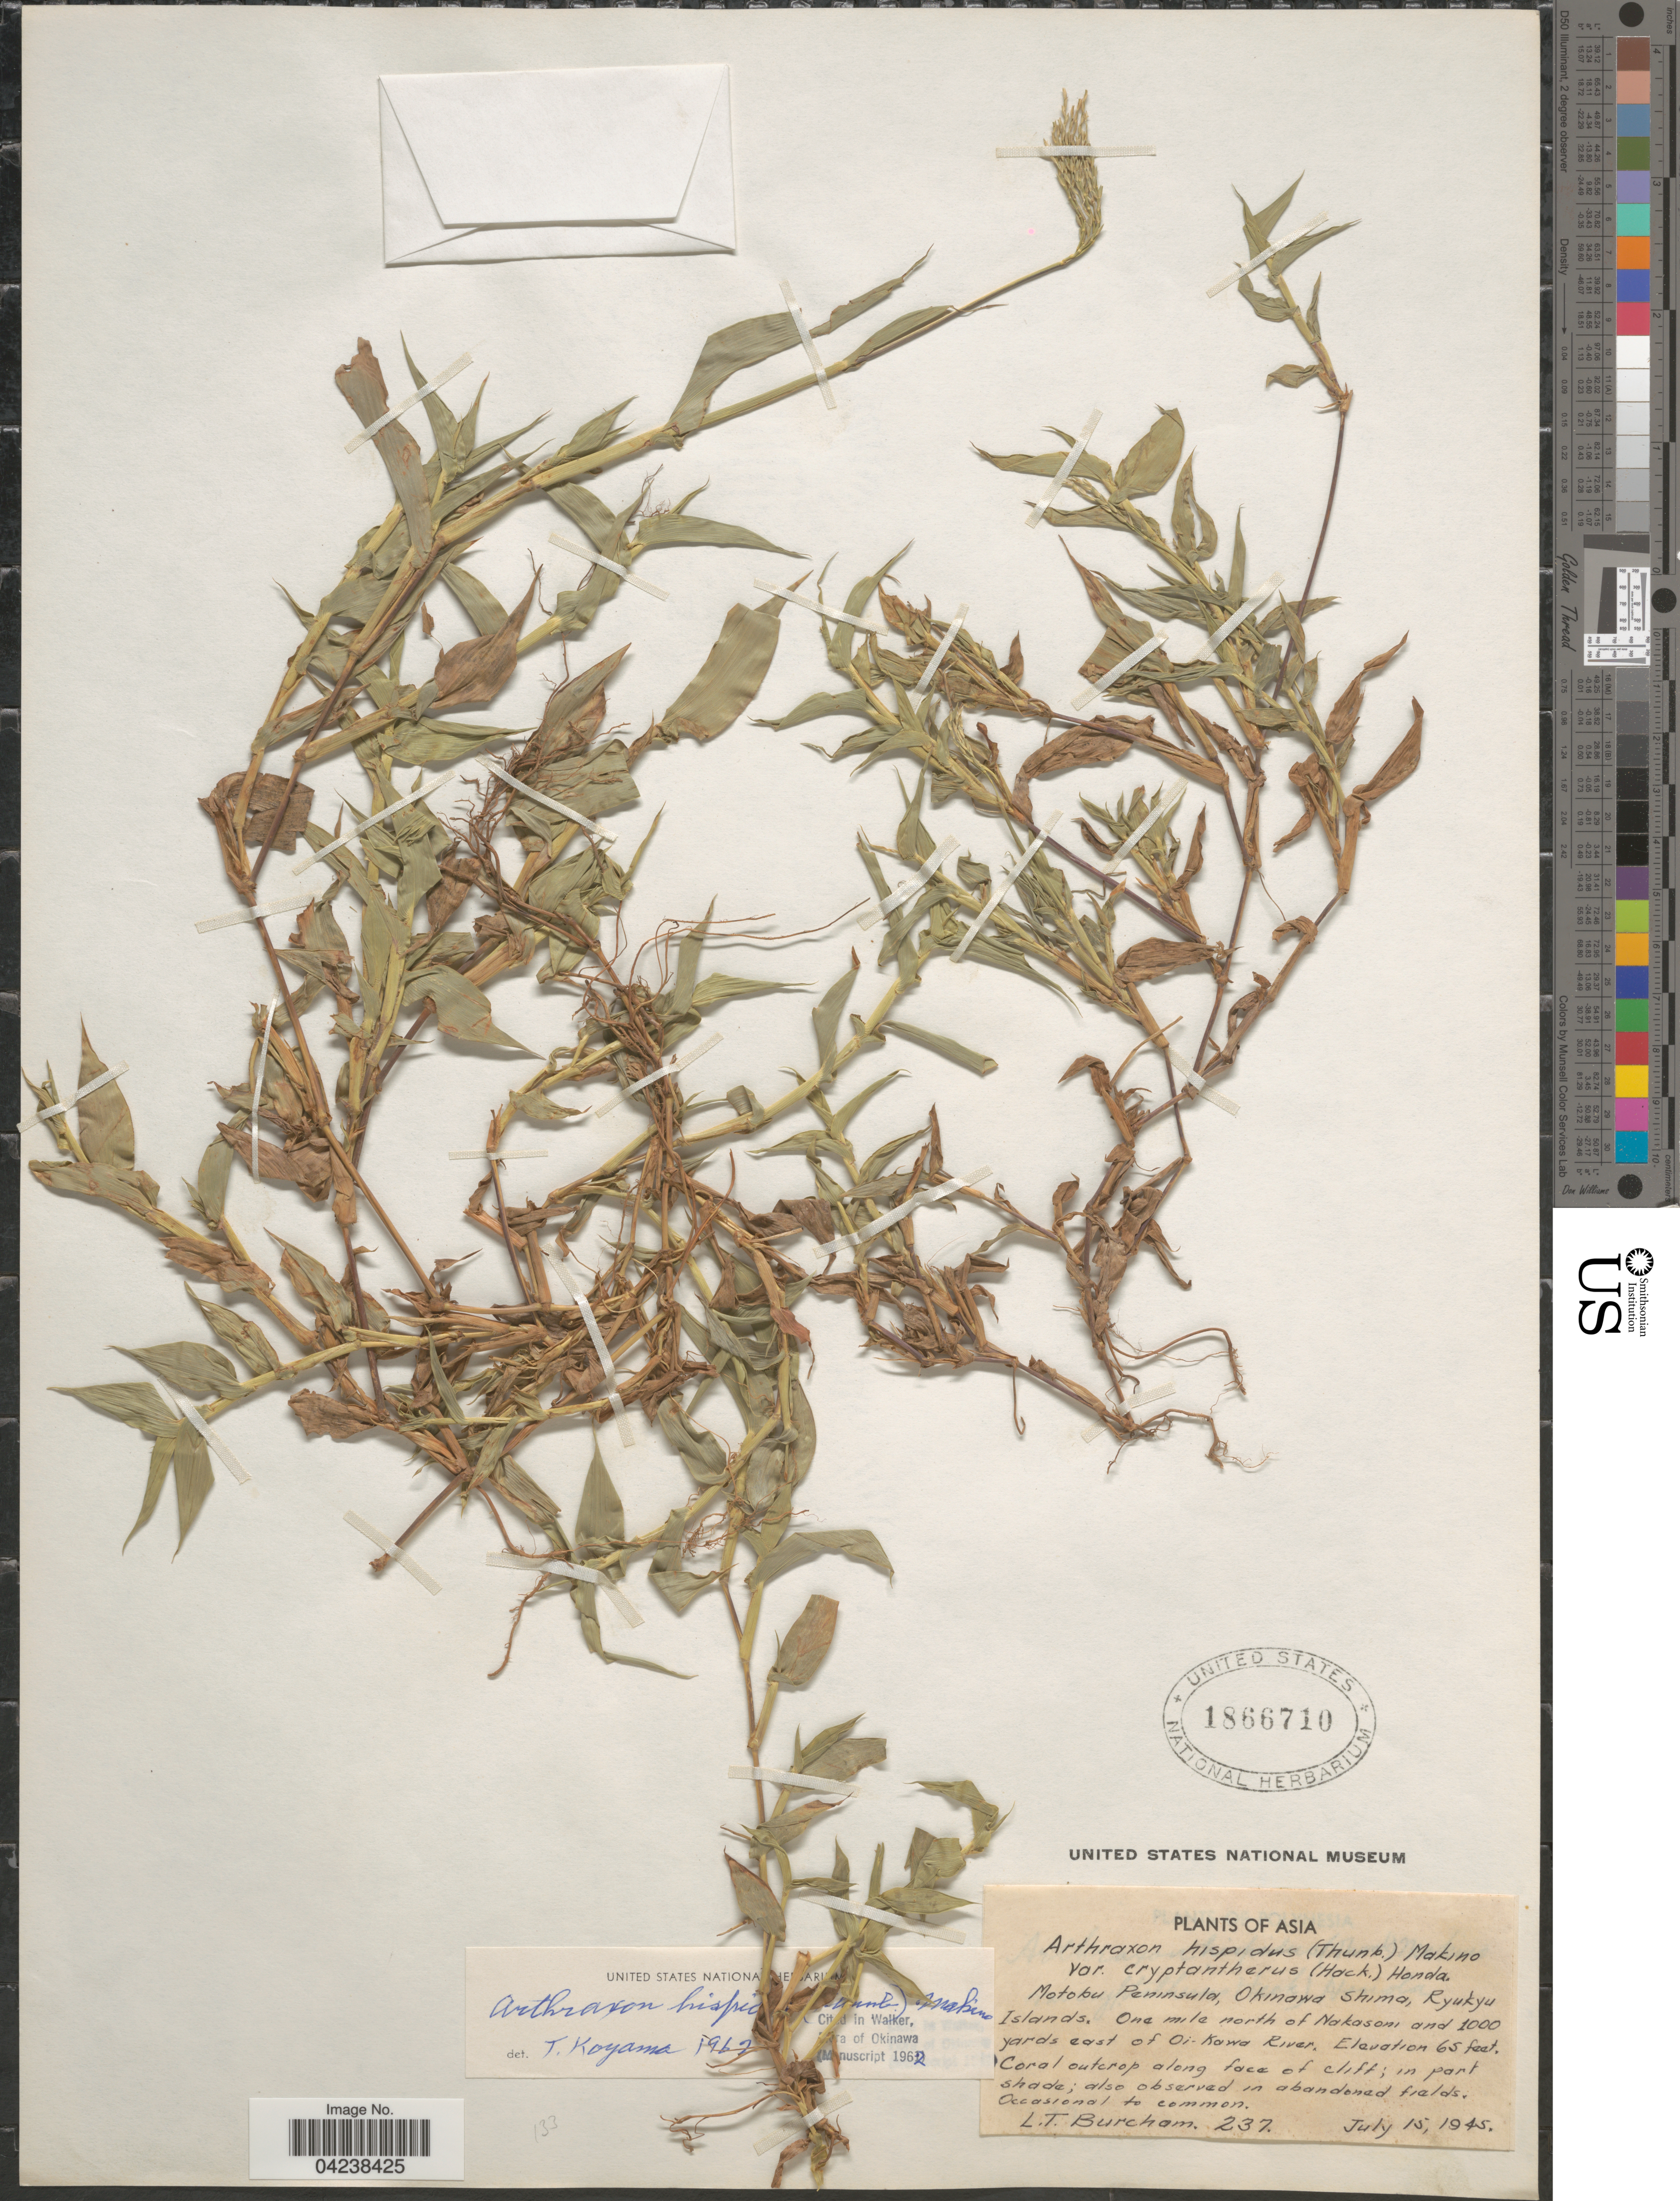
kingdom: Plantae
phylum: Tracheophyta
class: Liliopsida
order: Poales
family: Poaceae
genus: Arthraxon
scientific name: Arthraxon hispidus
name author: (Thunb.) Makino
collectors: L. Burcham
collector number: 237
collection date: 1945-07-15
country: Japan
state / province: Okinawa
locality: Motobu Peninsula, Okinawa Shima, Ryukyu Islands. One mile north of Nakasom and 1000 yards east of Oi-Kawa River,.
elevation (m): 20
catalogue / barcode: US 1866710